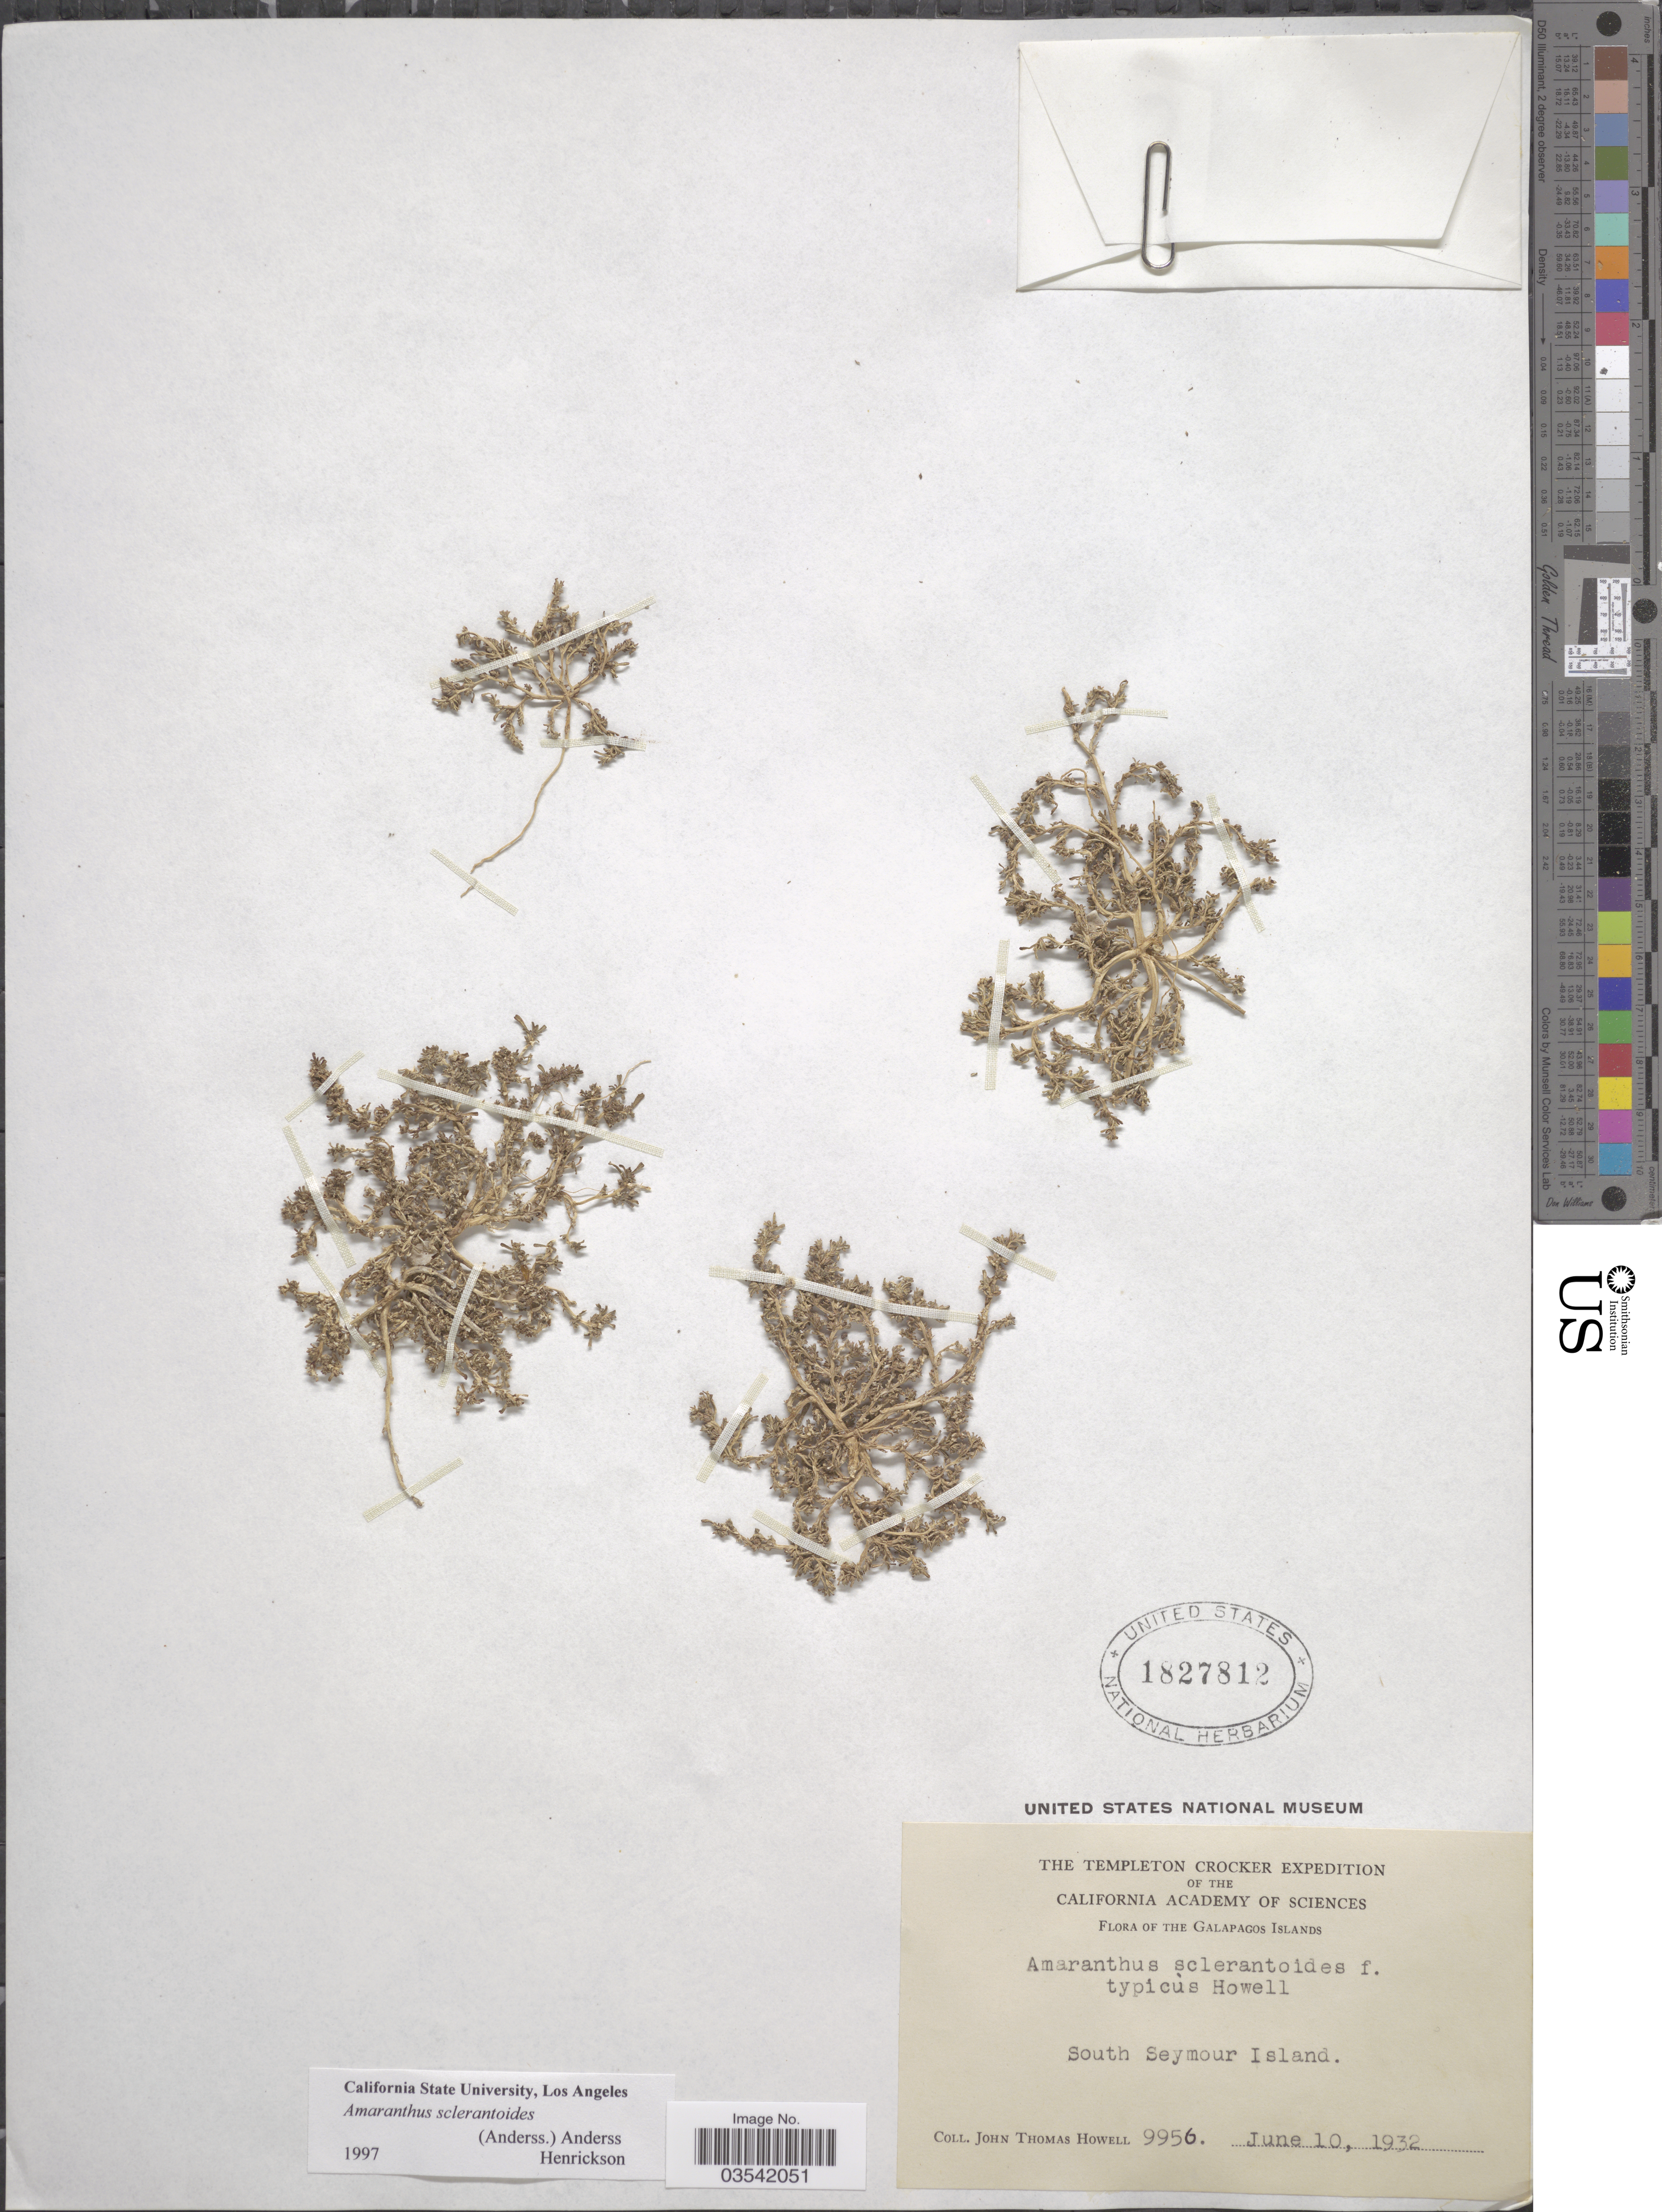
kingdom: Plantae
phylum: Tracheophyta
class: Magnoliopsida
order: Caryophyllales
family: Amaranthaceae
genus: Amaranthus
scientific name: Amaranthus sclerantoides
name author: (Andersson) Andersson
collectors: J. T. Howell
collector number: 9956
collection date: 1932-06-10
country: Ecuador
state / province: Colón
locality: Galapagos Islands. South Seymour Island.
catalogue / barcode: US 1827812